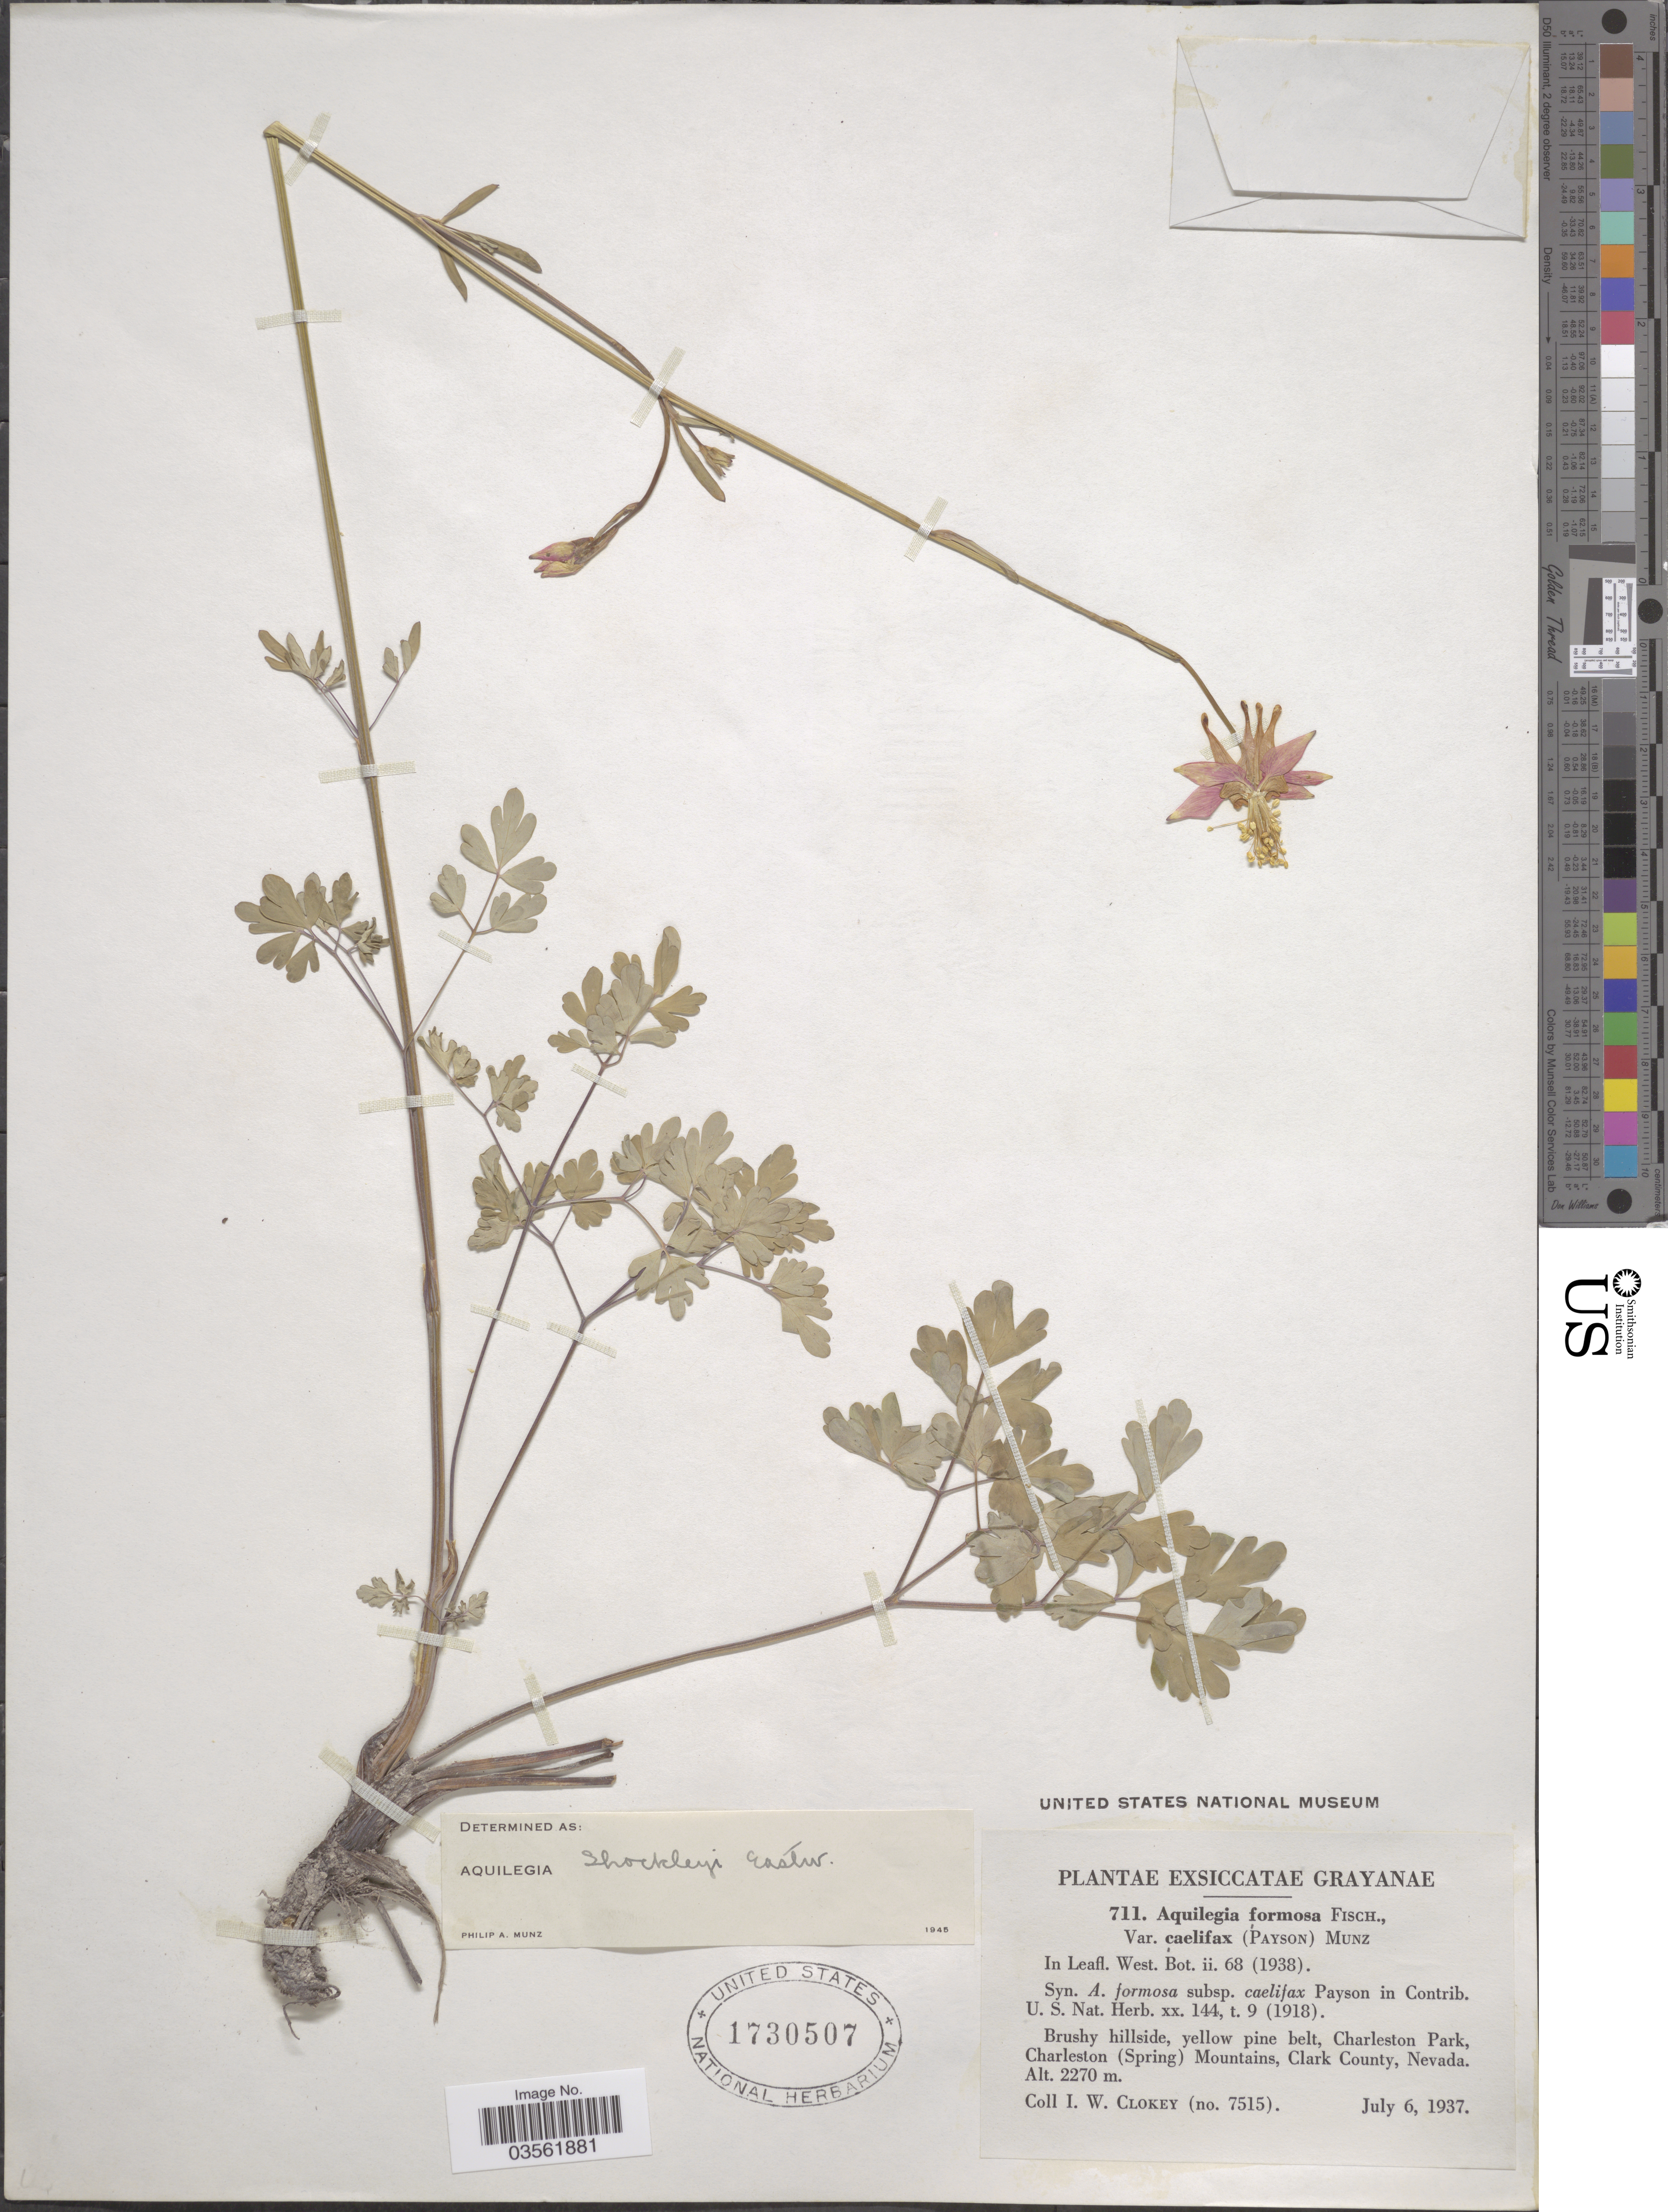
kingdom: Plantae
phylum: Tracheophyta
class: Magnoliopsida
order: Ranunculales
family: Ranunculaceae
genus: Aquilegia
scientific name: Aquilegia shockleyi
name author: Eastw.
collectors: I. W. Clokey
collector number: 7515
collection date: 1937-07-06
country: United States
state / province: Nevada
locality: Grayanae. Charleston Park, Charleston (Spring) Mountains, Clark County.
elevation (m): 2270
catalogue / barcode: US 1730507